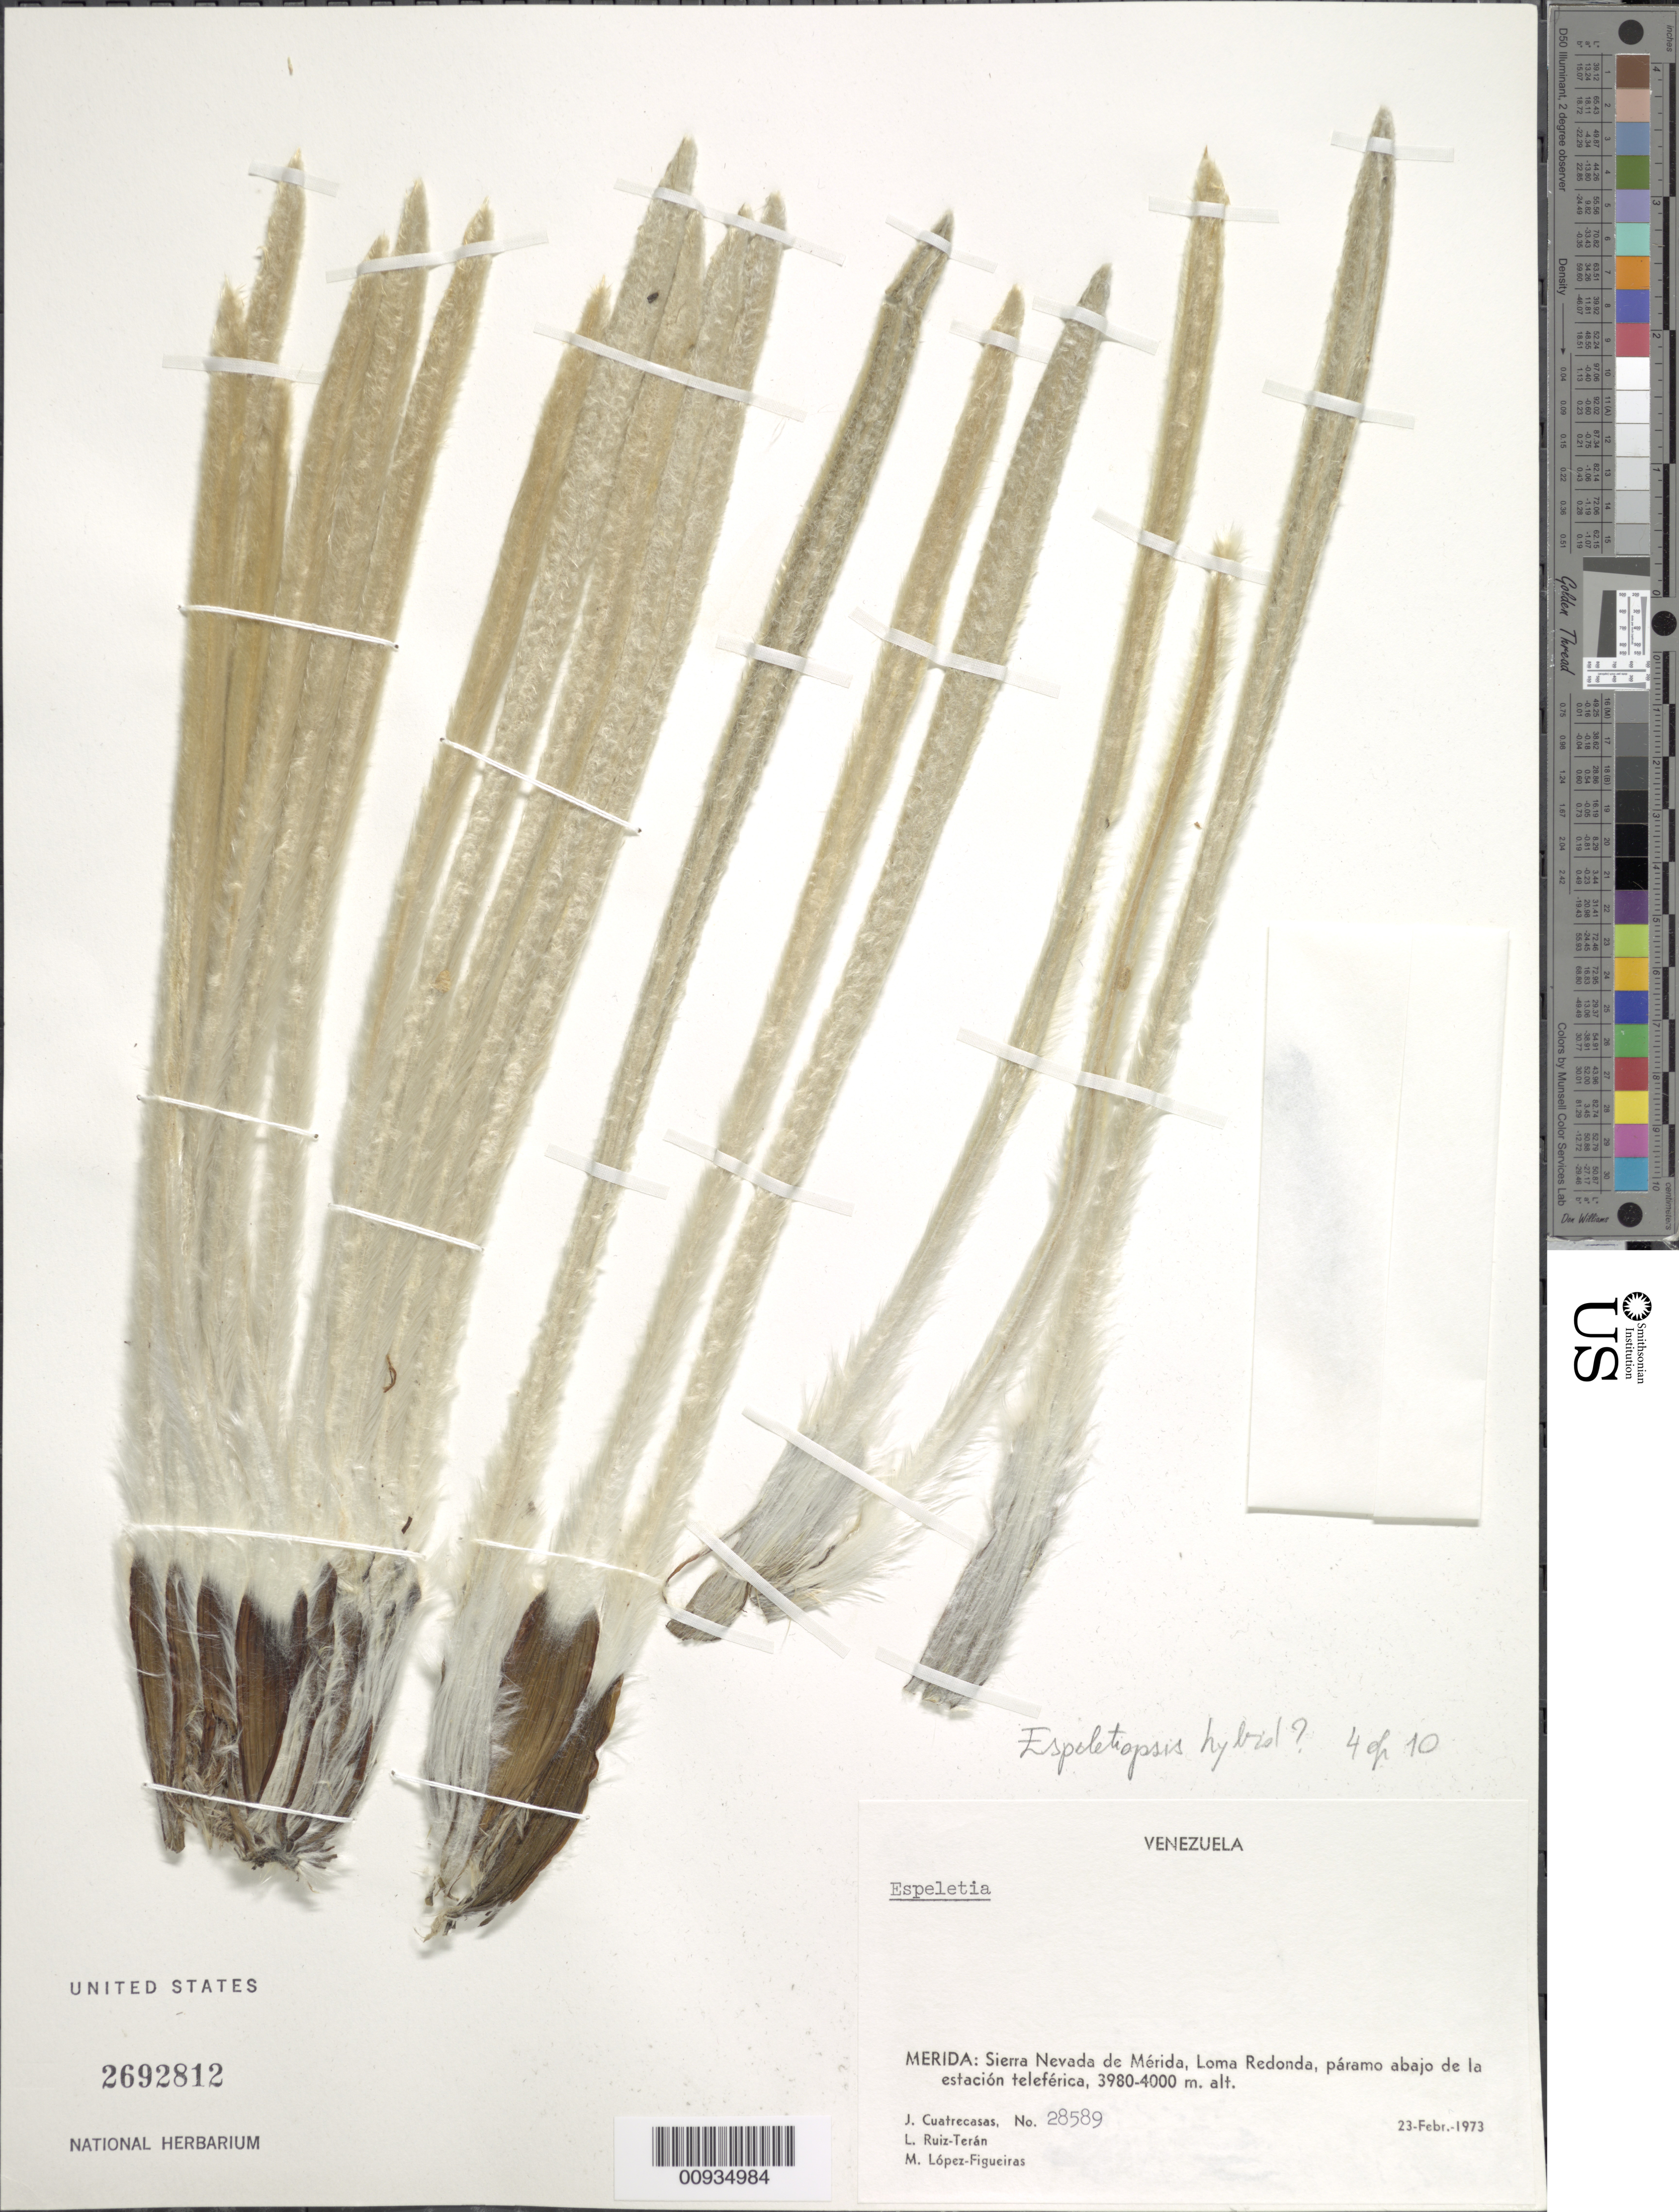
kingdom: Plantae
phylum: Tracheophyta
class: Magnoliopsida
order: Asterales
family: Asteraceae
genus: Espeletiopsis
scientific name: Espeletiopsis sp.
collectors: J. Cuatrecasas, L. E. Ruíz-Terán & M. López Figueiras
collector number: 28589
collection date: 1973-02-23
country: Venezuela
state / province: Mérida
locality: Sierra Nevada de Merida, Loma Redonda, paramo abajo de la estacion teleferica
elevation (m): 3980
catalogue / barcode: US 2692812